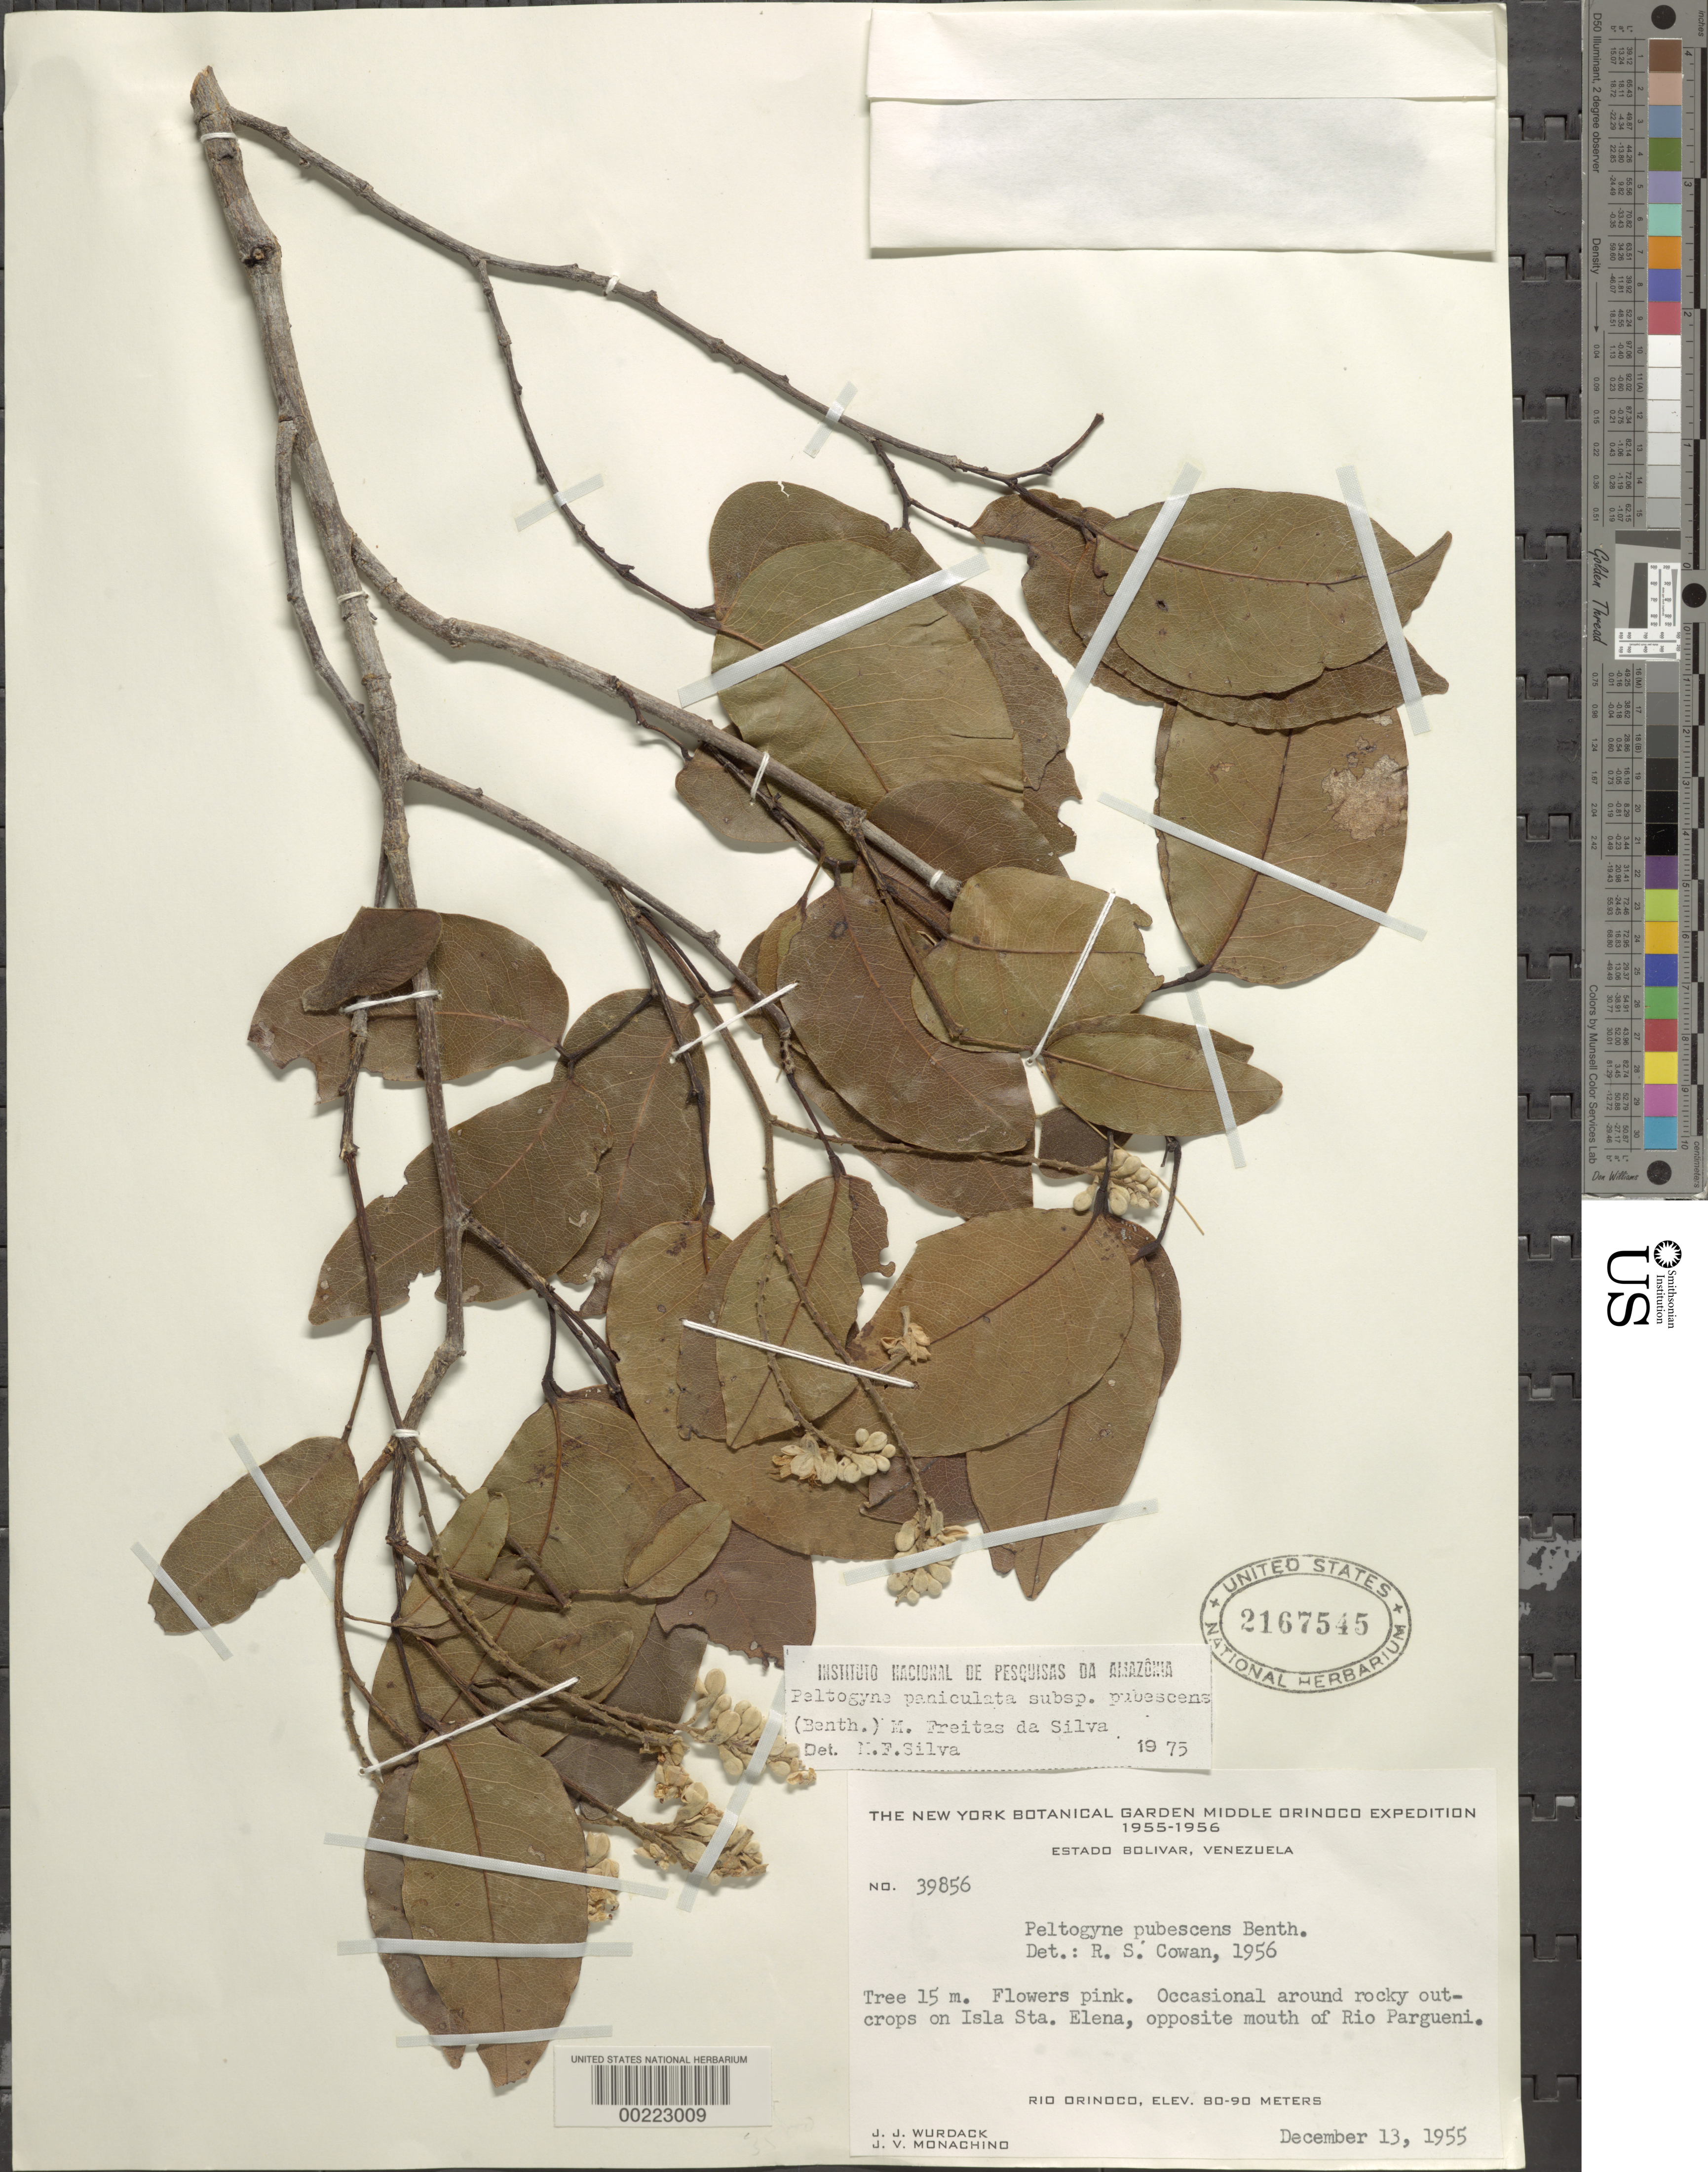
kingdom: Plantae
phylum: Tracheophyta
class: Magnoliopsida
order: Fabales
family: Fabaceae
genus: Peltogyne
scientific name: Peltogyne paniculata subsp. pubescens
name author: (Benth.) M.F. Silva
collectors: J. J. Wurdack & J. V. Monachino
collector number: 39856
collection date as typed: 13 Dec 1955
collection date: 1955-12-13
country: Venezuela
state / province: Bolivar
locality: Occasional around on isla sta. elena, opposite mouth of rio pargueni; rio orinoco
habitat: Rocky outcrops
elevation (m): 80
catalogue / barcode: US 2167545